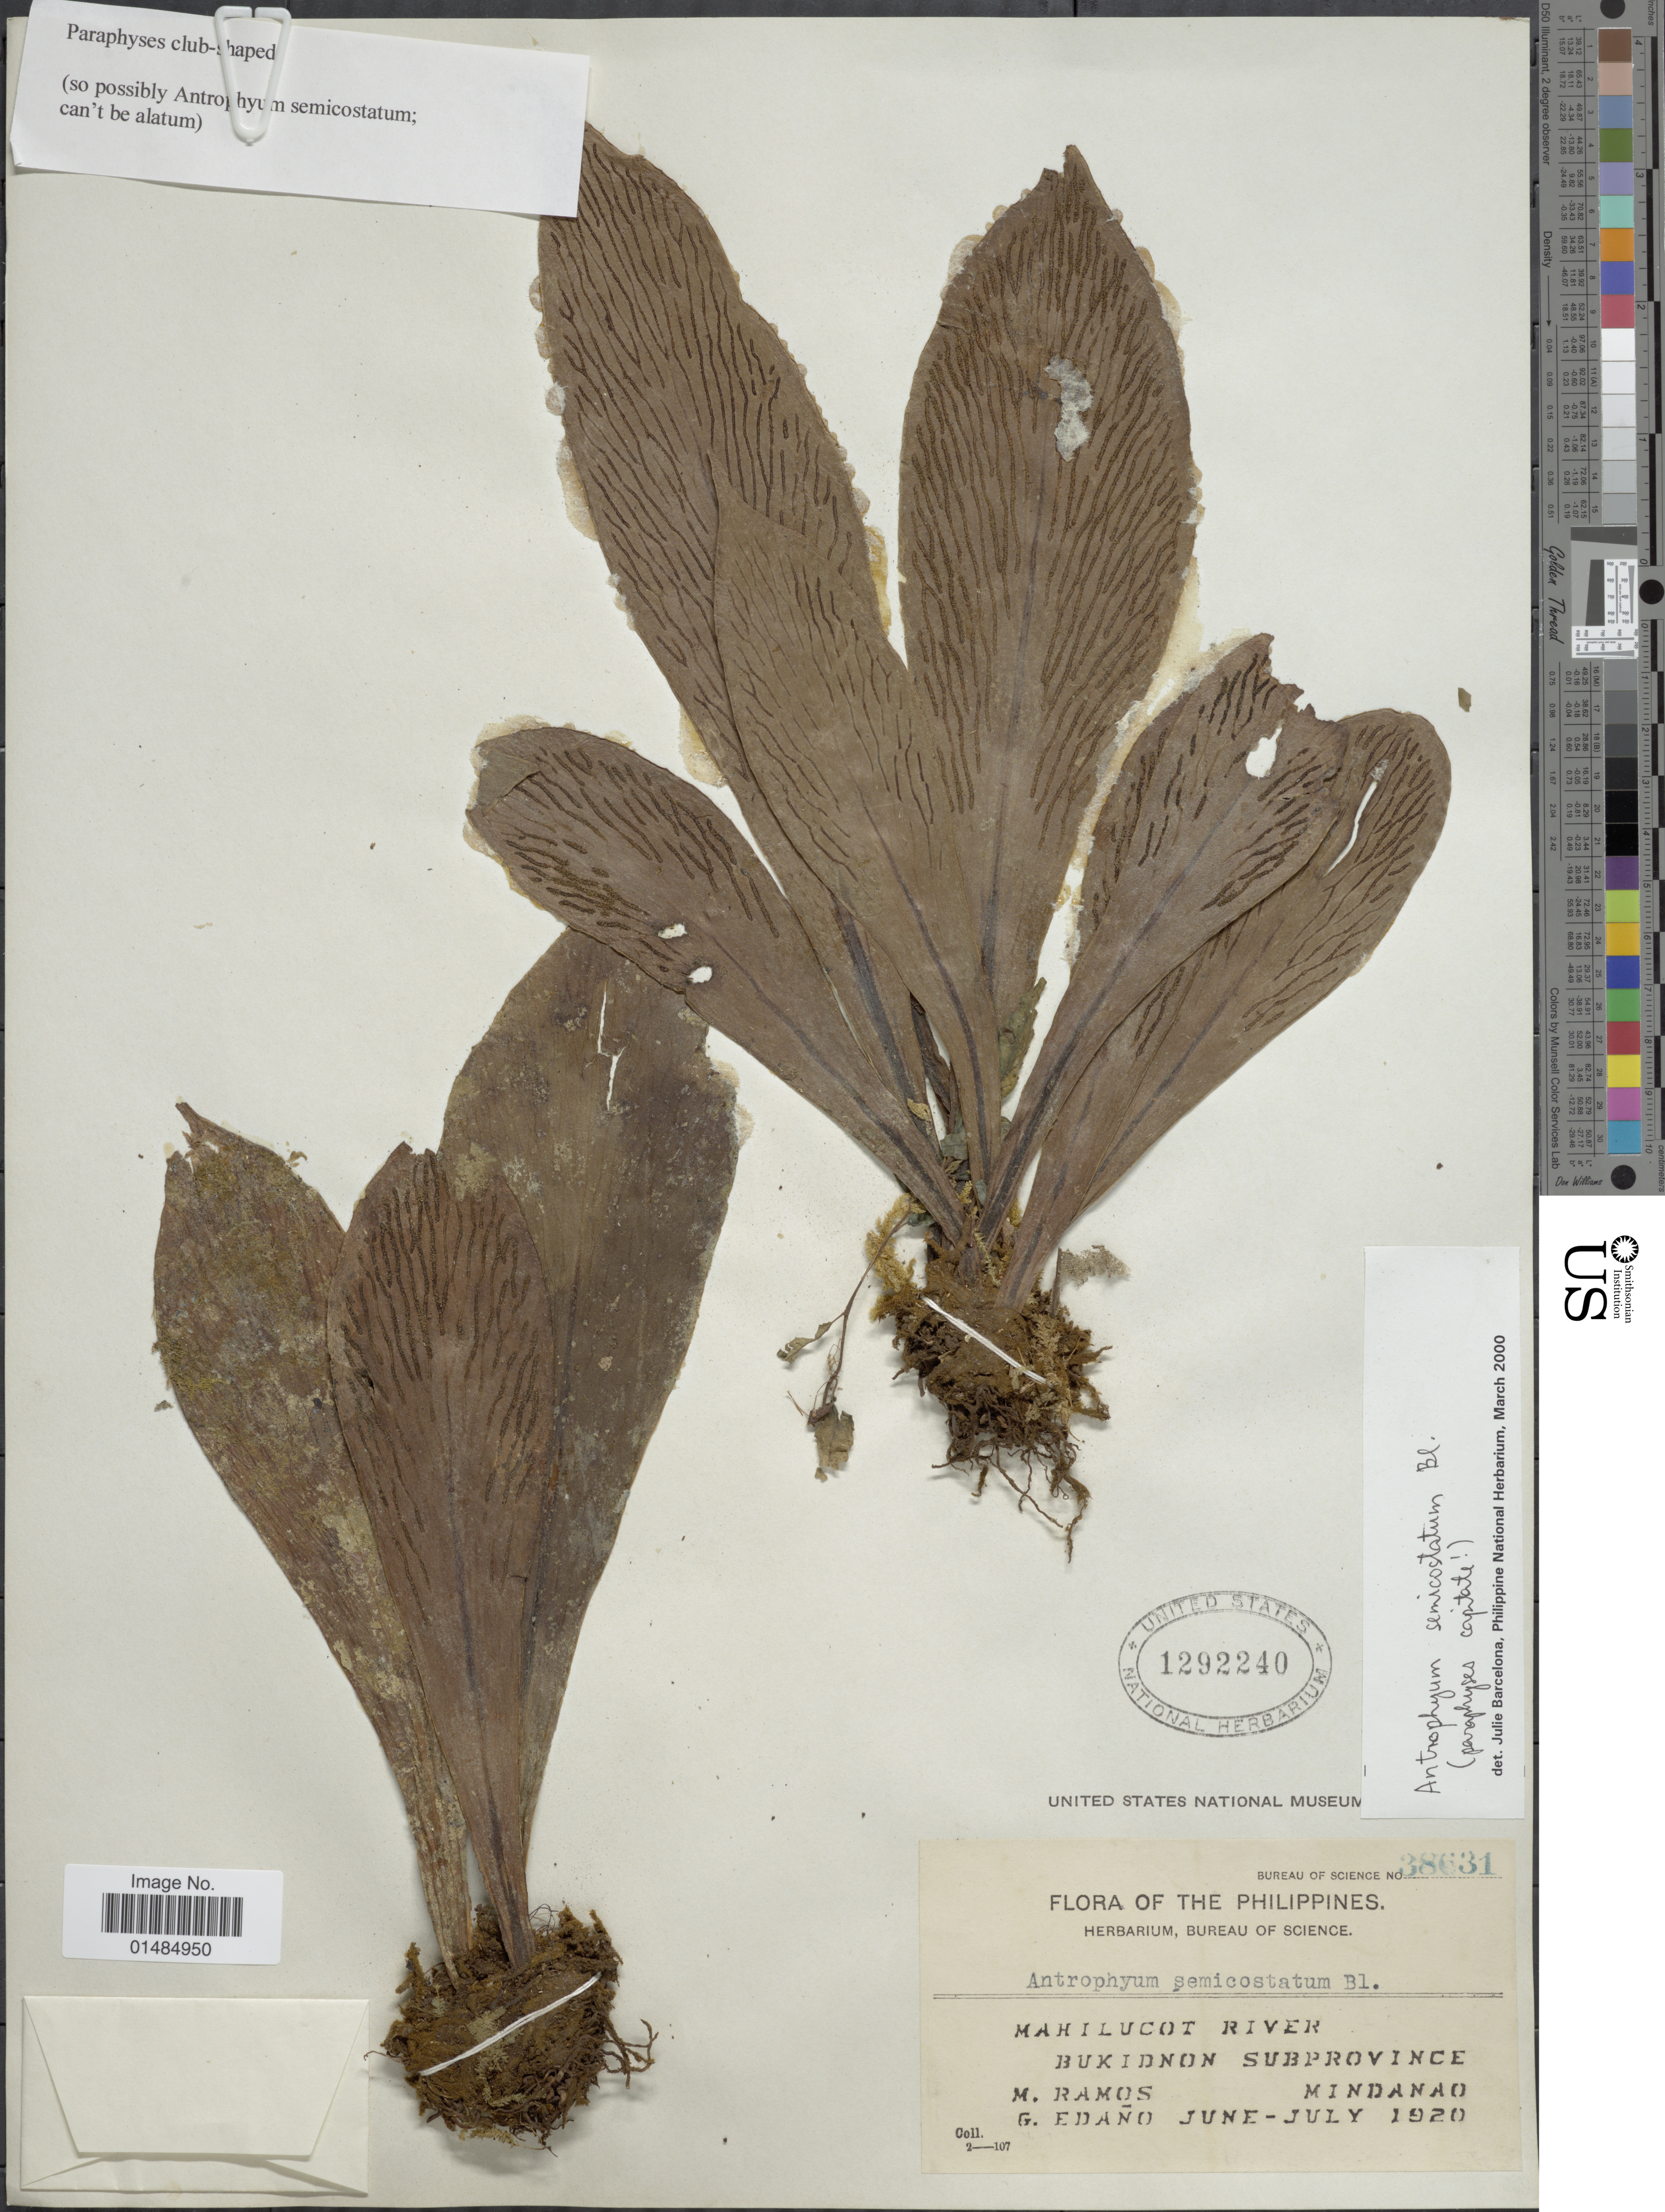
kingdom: Plantae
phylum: Tracheophyta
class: Polypodiopsida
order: Polypodiales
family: Pteridaceae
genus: Antrophyum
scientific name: Antrophyum semicostatum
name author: Blume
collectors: M. Ramos & G. Edaño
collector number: Bureau of Science 38631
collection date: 1920-06/1920-07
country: Philippines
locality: The Philippines, Mahilucot River, Bukidnon Subprovince, Mindanao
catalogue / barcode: US 1292240